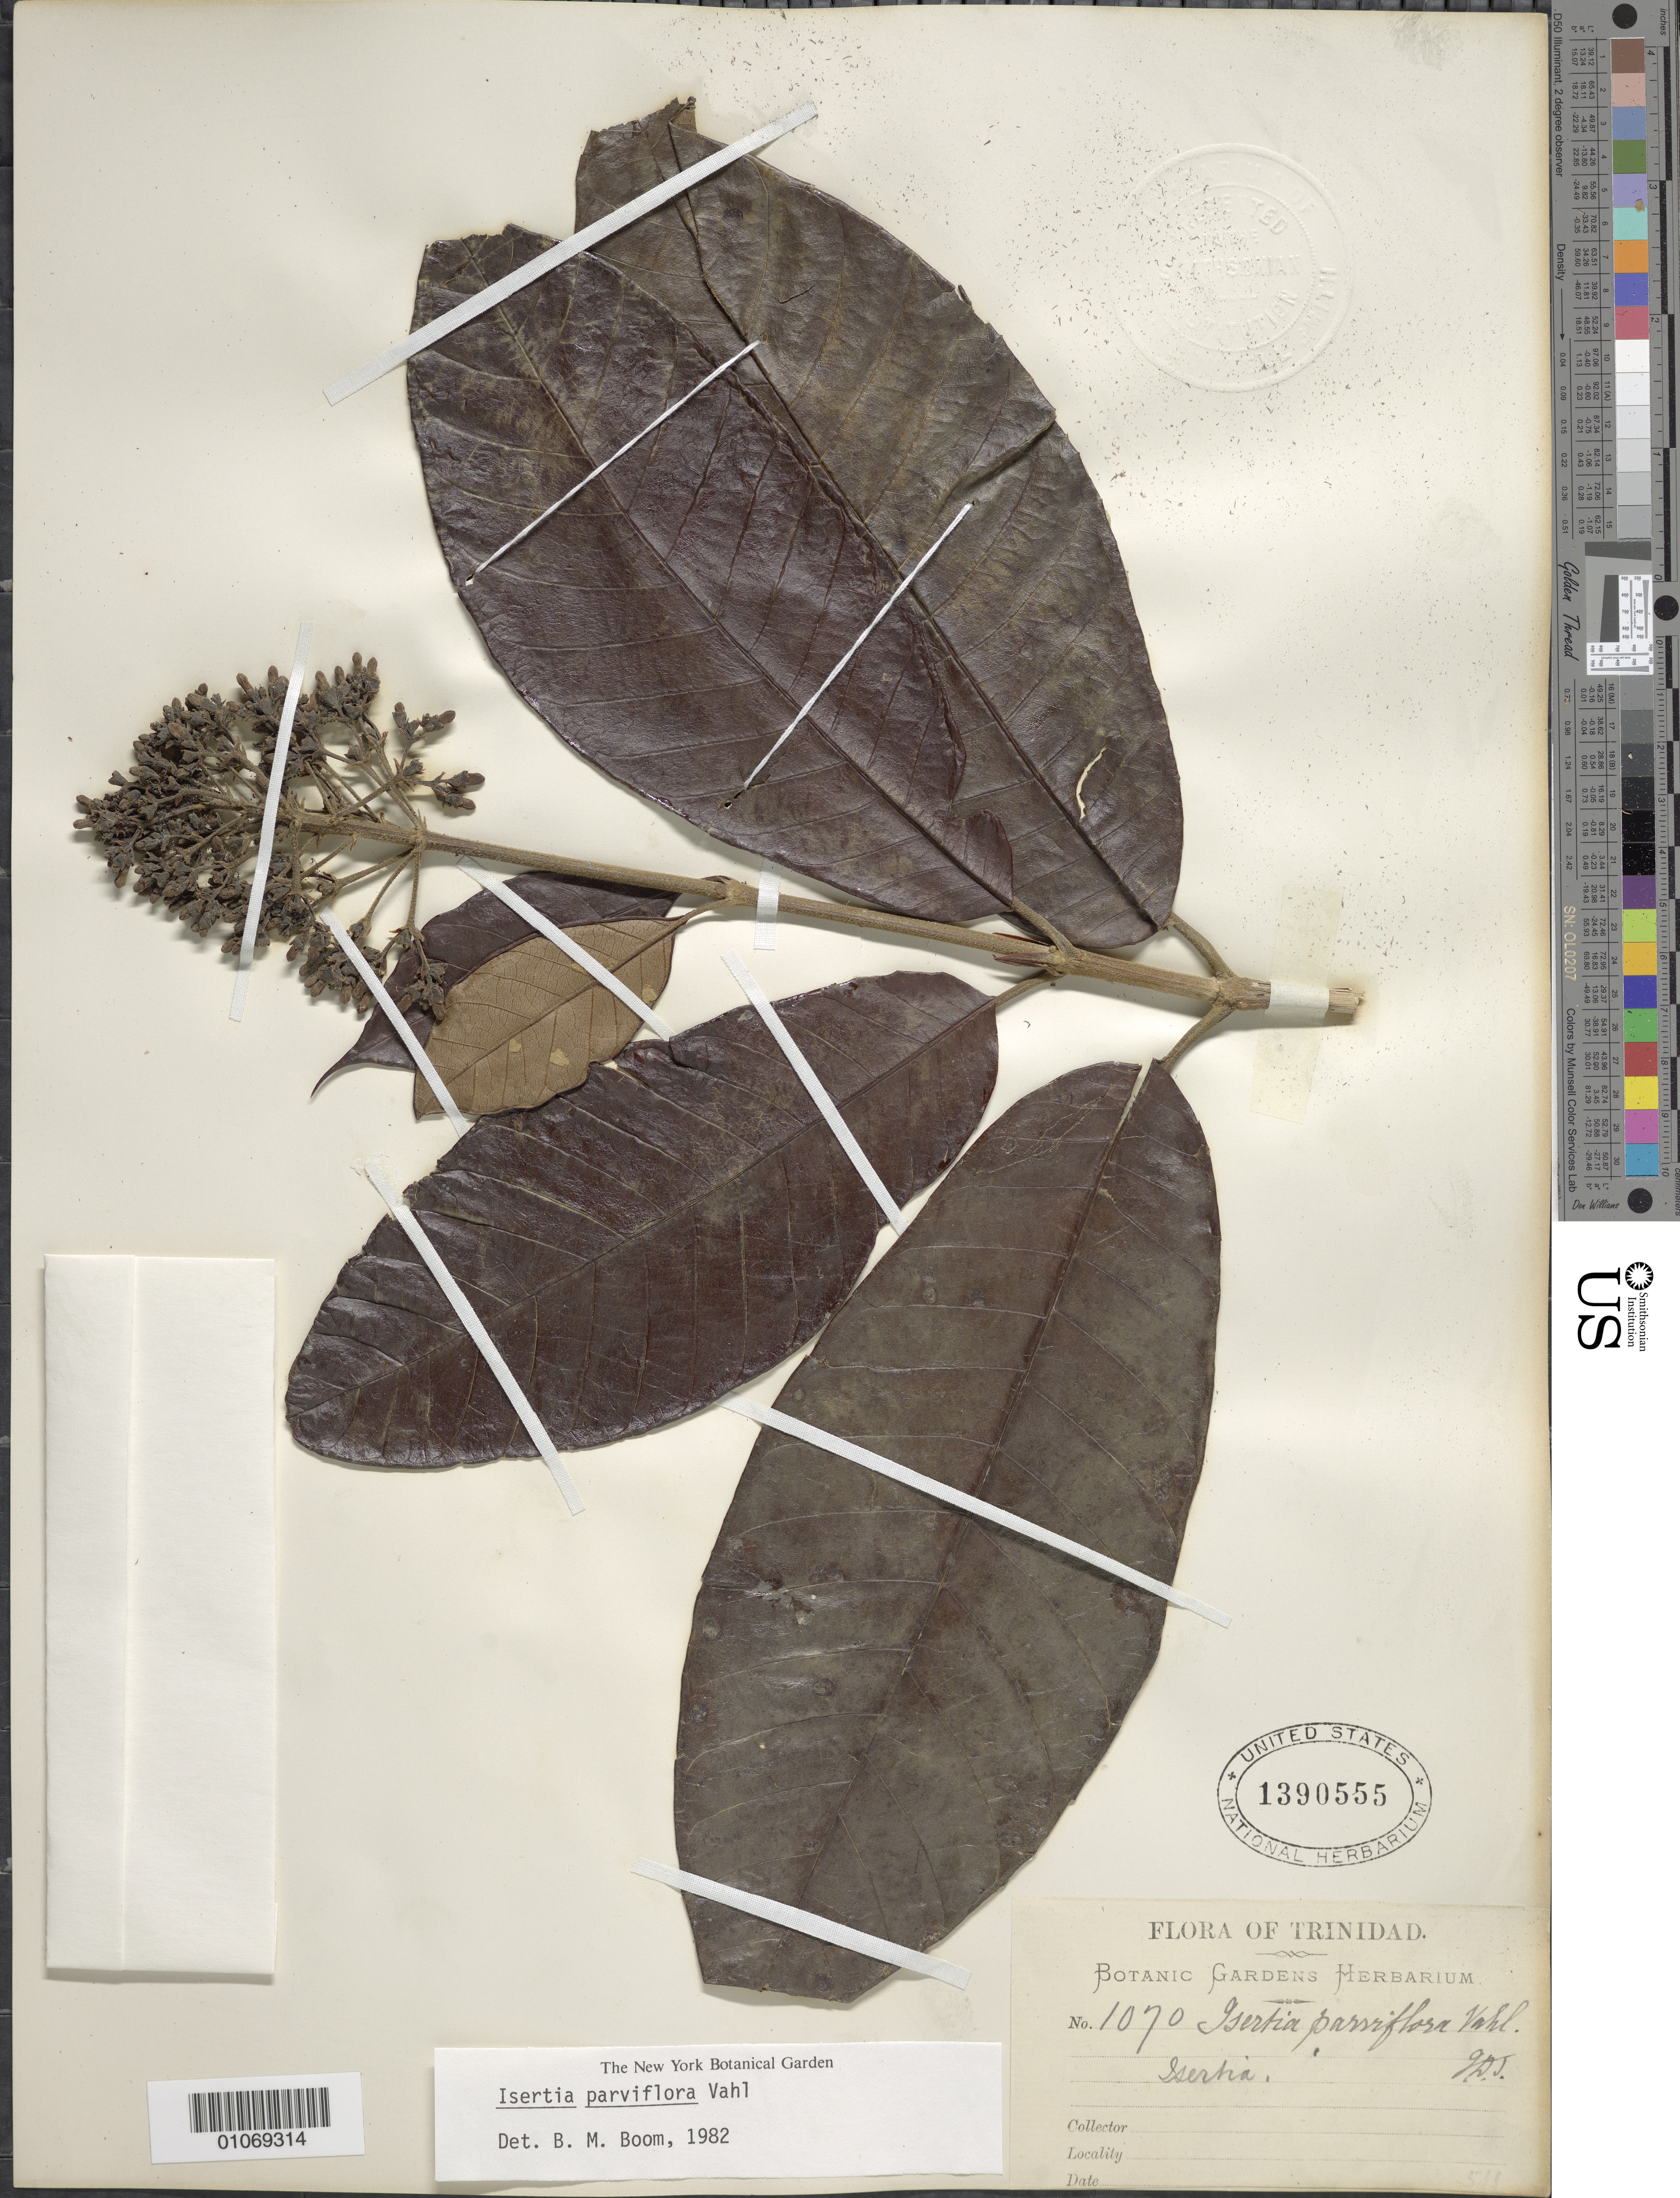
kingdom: Plantae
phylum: Tracheophyta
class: Magnoliopsida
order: Gentianales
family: Rubiaceae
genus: Isertia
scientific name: Isertia parviflora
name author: Vahl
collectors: Botanic Gardens Herbarium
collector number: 1070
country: Trinidad and Tobago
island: Trinidad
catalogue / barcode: US 1390555